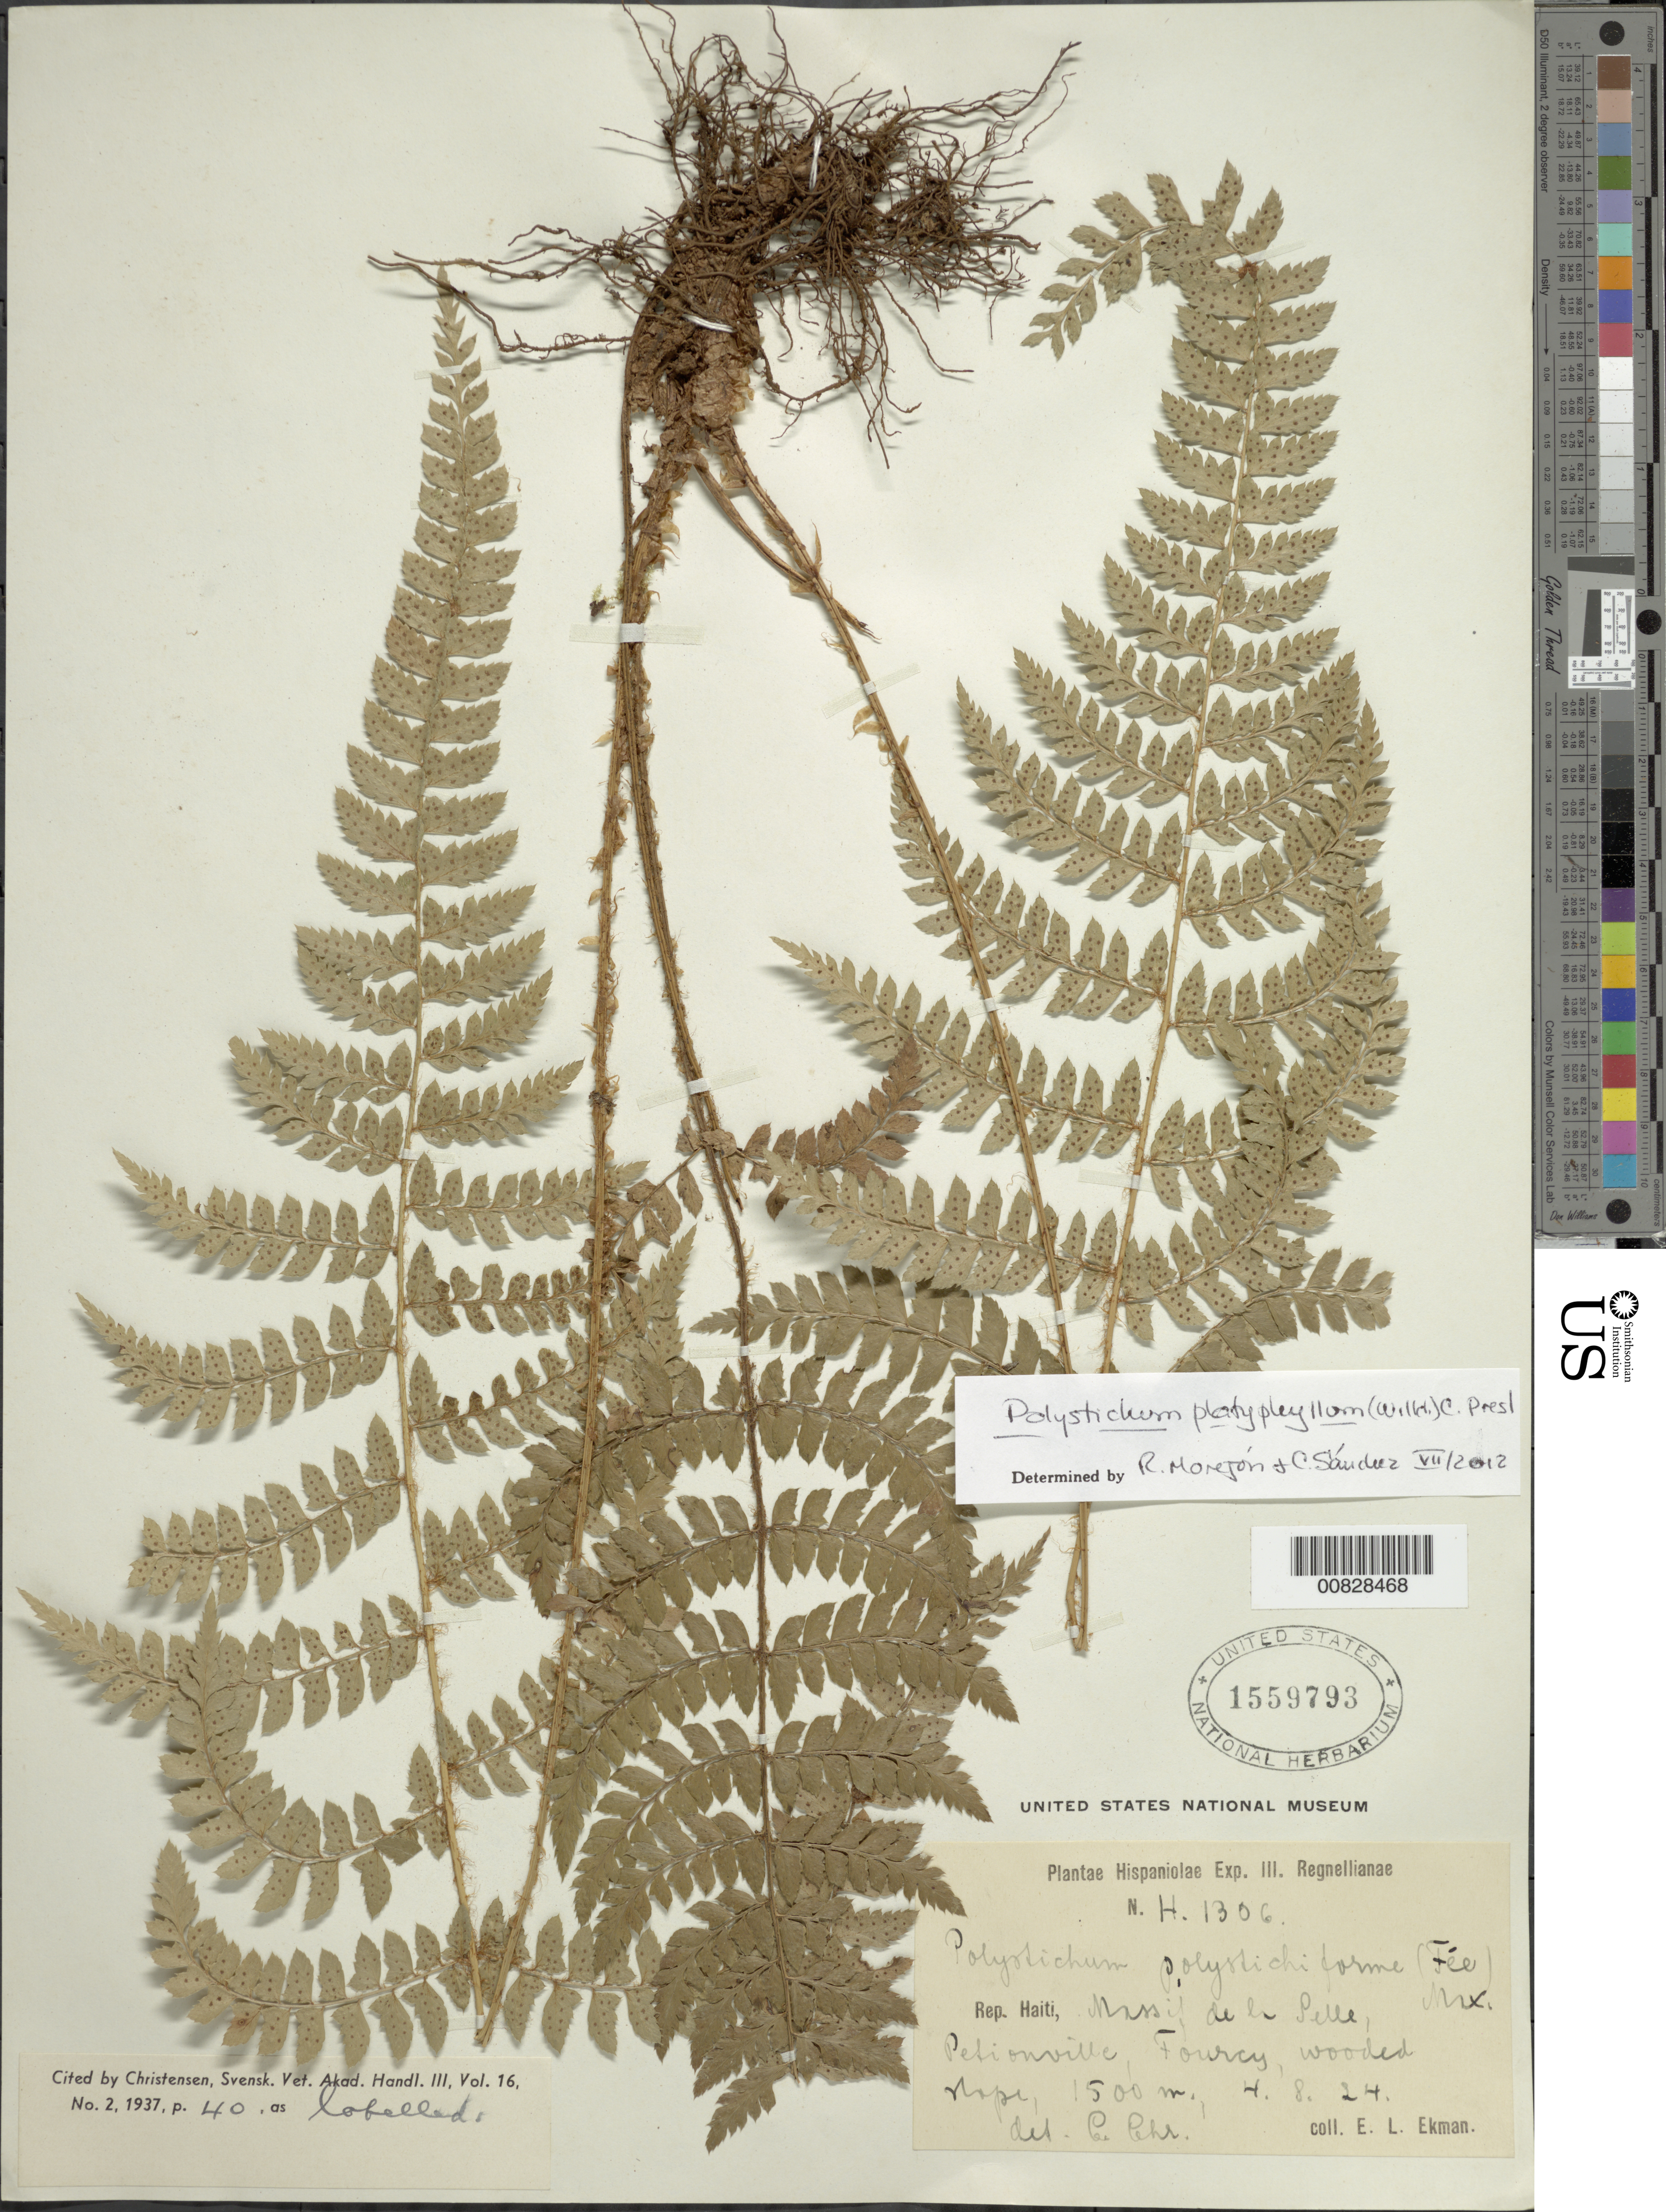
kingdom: Plantae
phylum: Tracheophyta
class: Polypodiopsida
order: Polypodiales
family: Dryopteridaceae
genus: Polystichum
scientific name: Polystichum platyphyllum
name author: (Willd.) C. Presl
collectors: E. L. Ekman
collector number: H 1306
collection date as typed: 04 Aug 1924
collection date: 1924-08-04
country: Haiti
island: Hispaniola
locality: Massif de la Selle, Pétionville, Fourcy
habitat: Wooded slope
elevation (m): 1500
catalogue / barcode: US 1559793